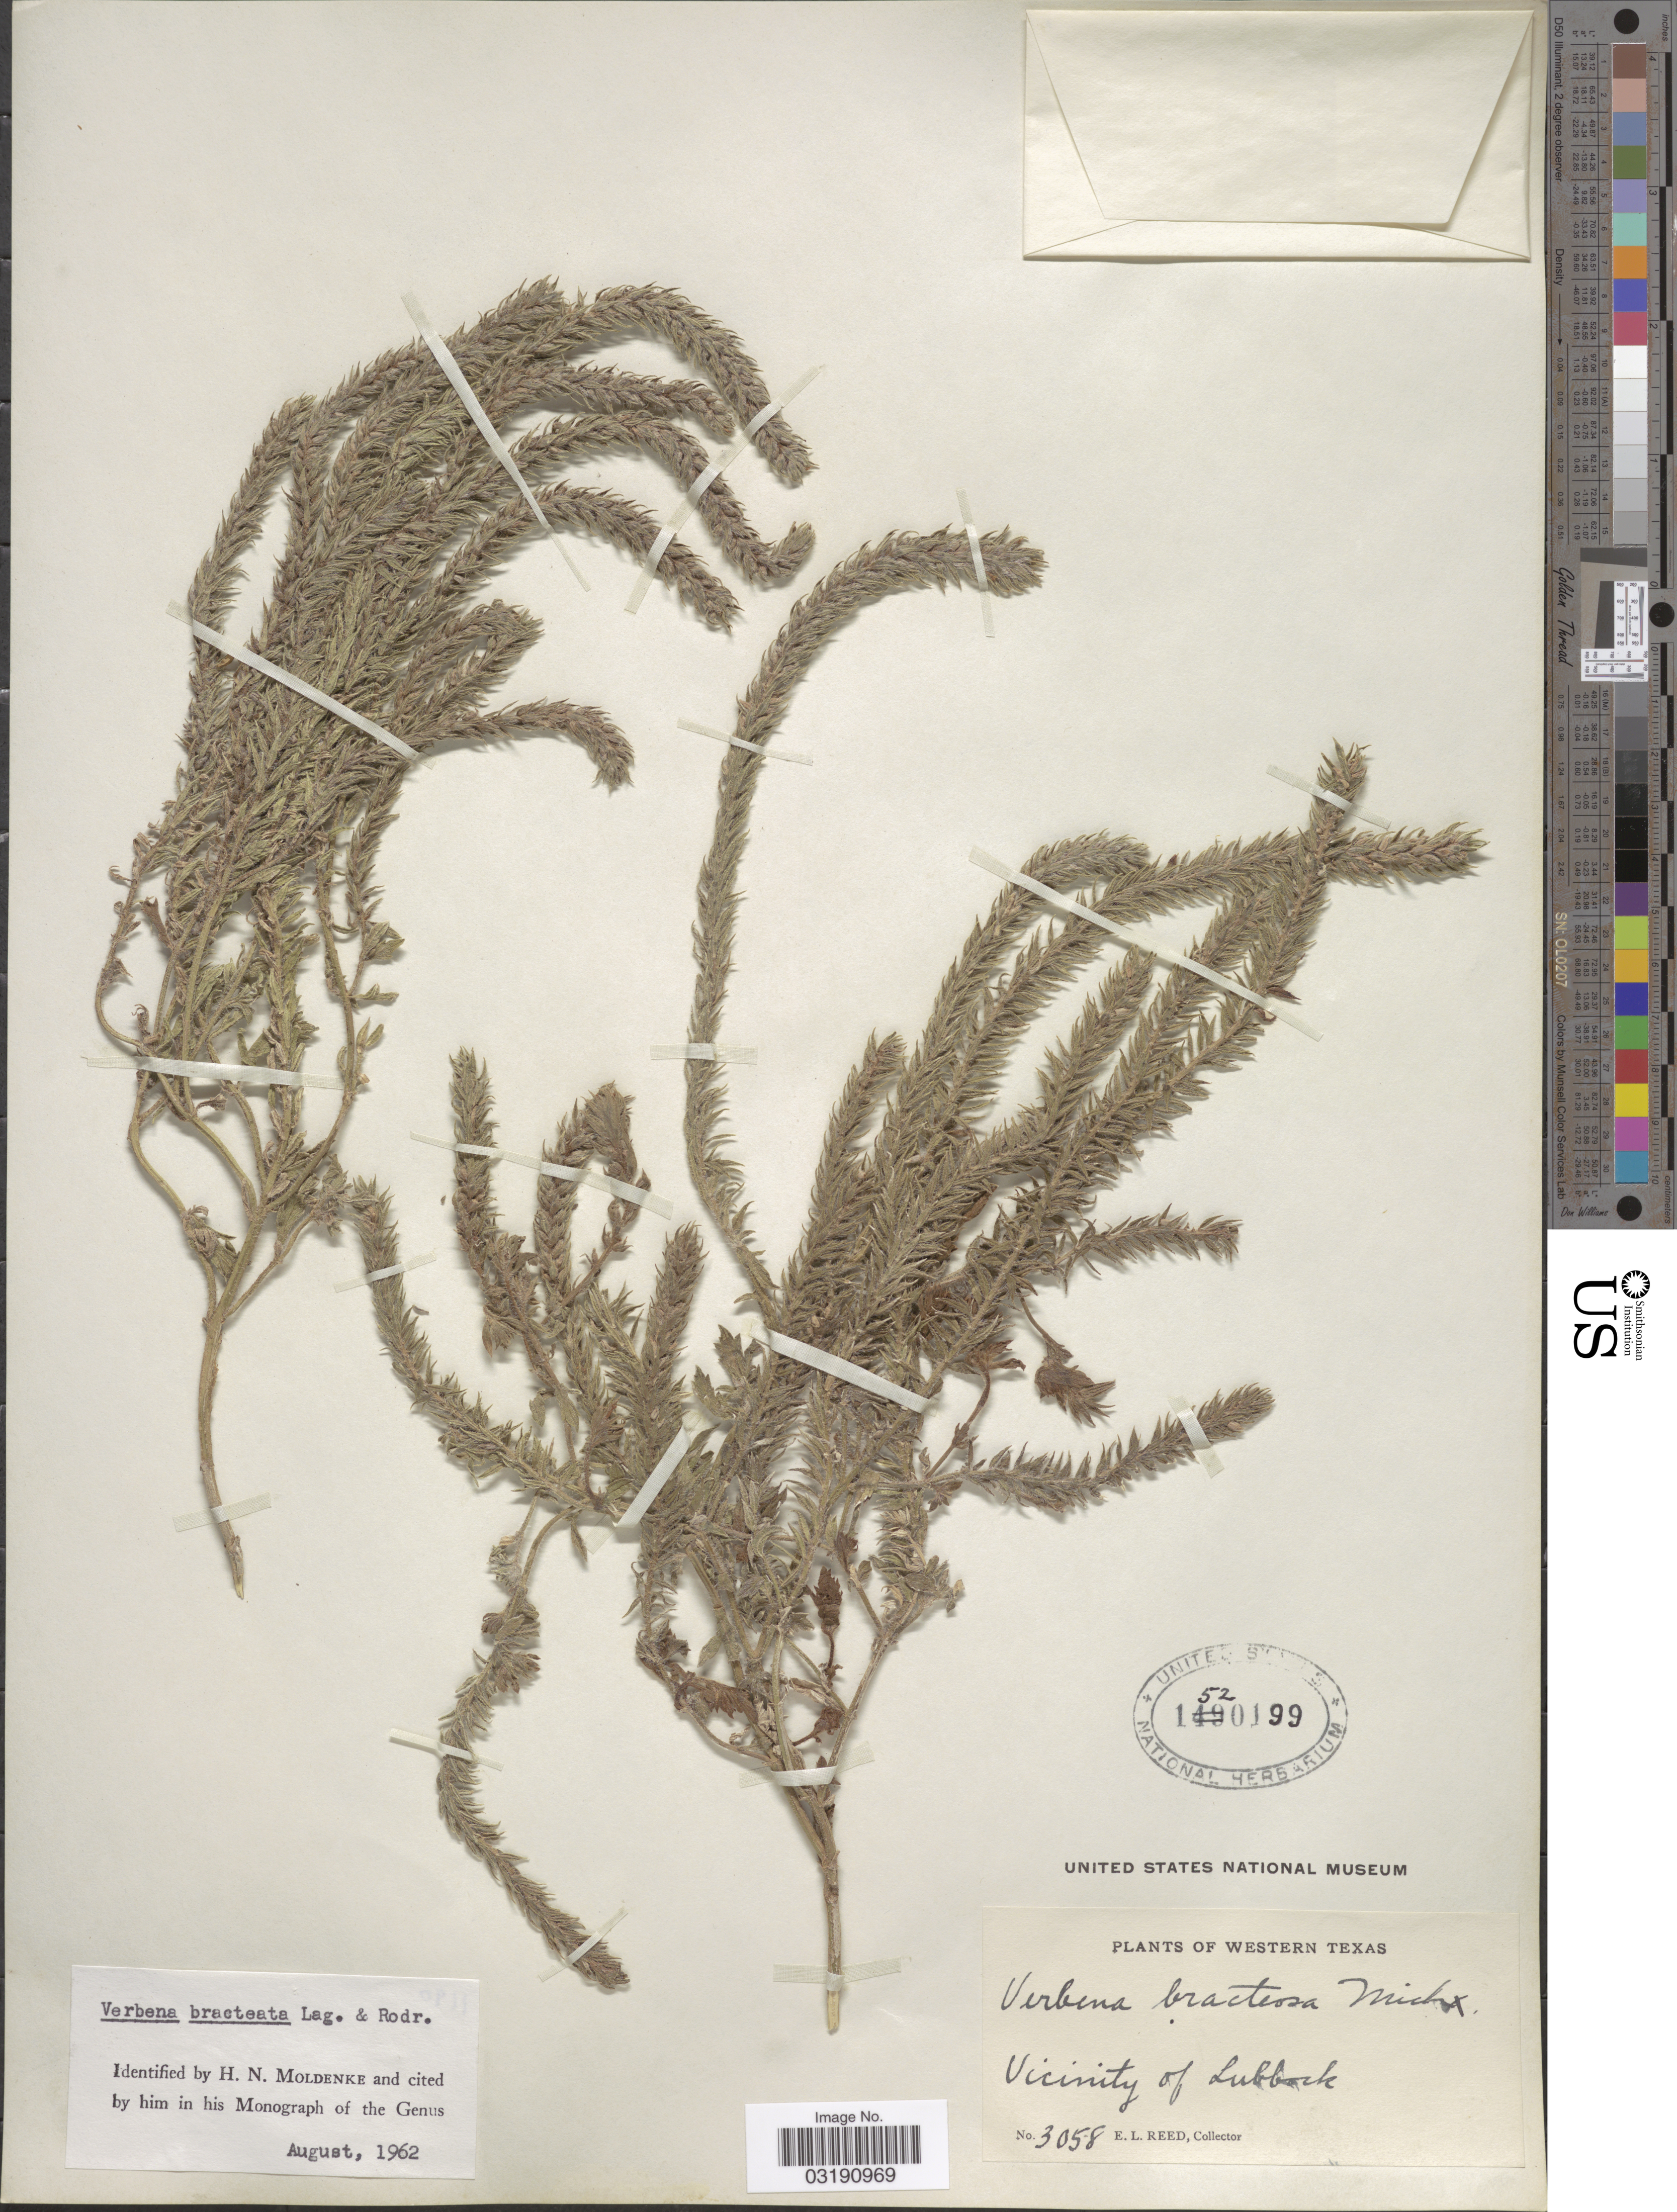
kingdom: Plantae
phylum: Tracheophyta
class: Magnoliopsida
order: Lamiales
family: Verbenaceae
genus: Verbena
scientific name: Verbena bracteata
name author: Cav. ex Lag. & Rodr.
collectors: E. Reed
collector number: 3058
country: United States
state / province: Texas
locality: Western Texas. Vicinity of Lubbock.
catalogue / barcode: US 1520199